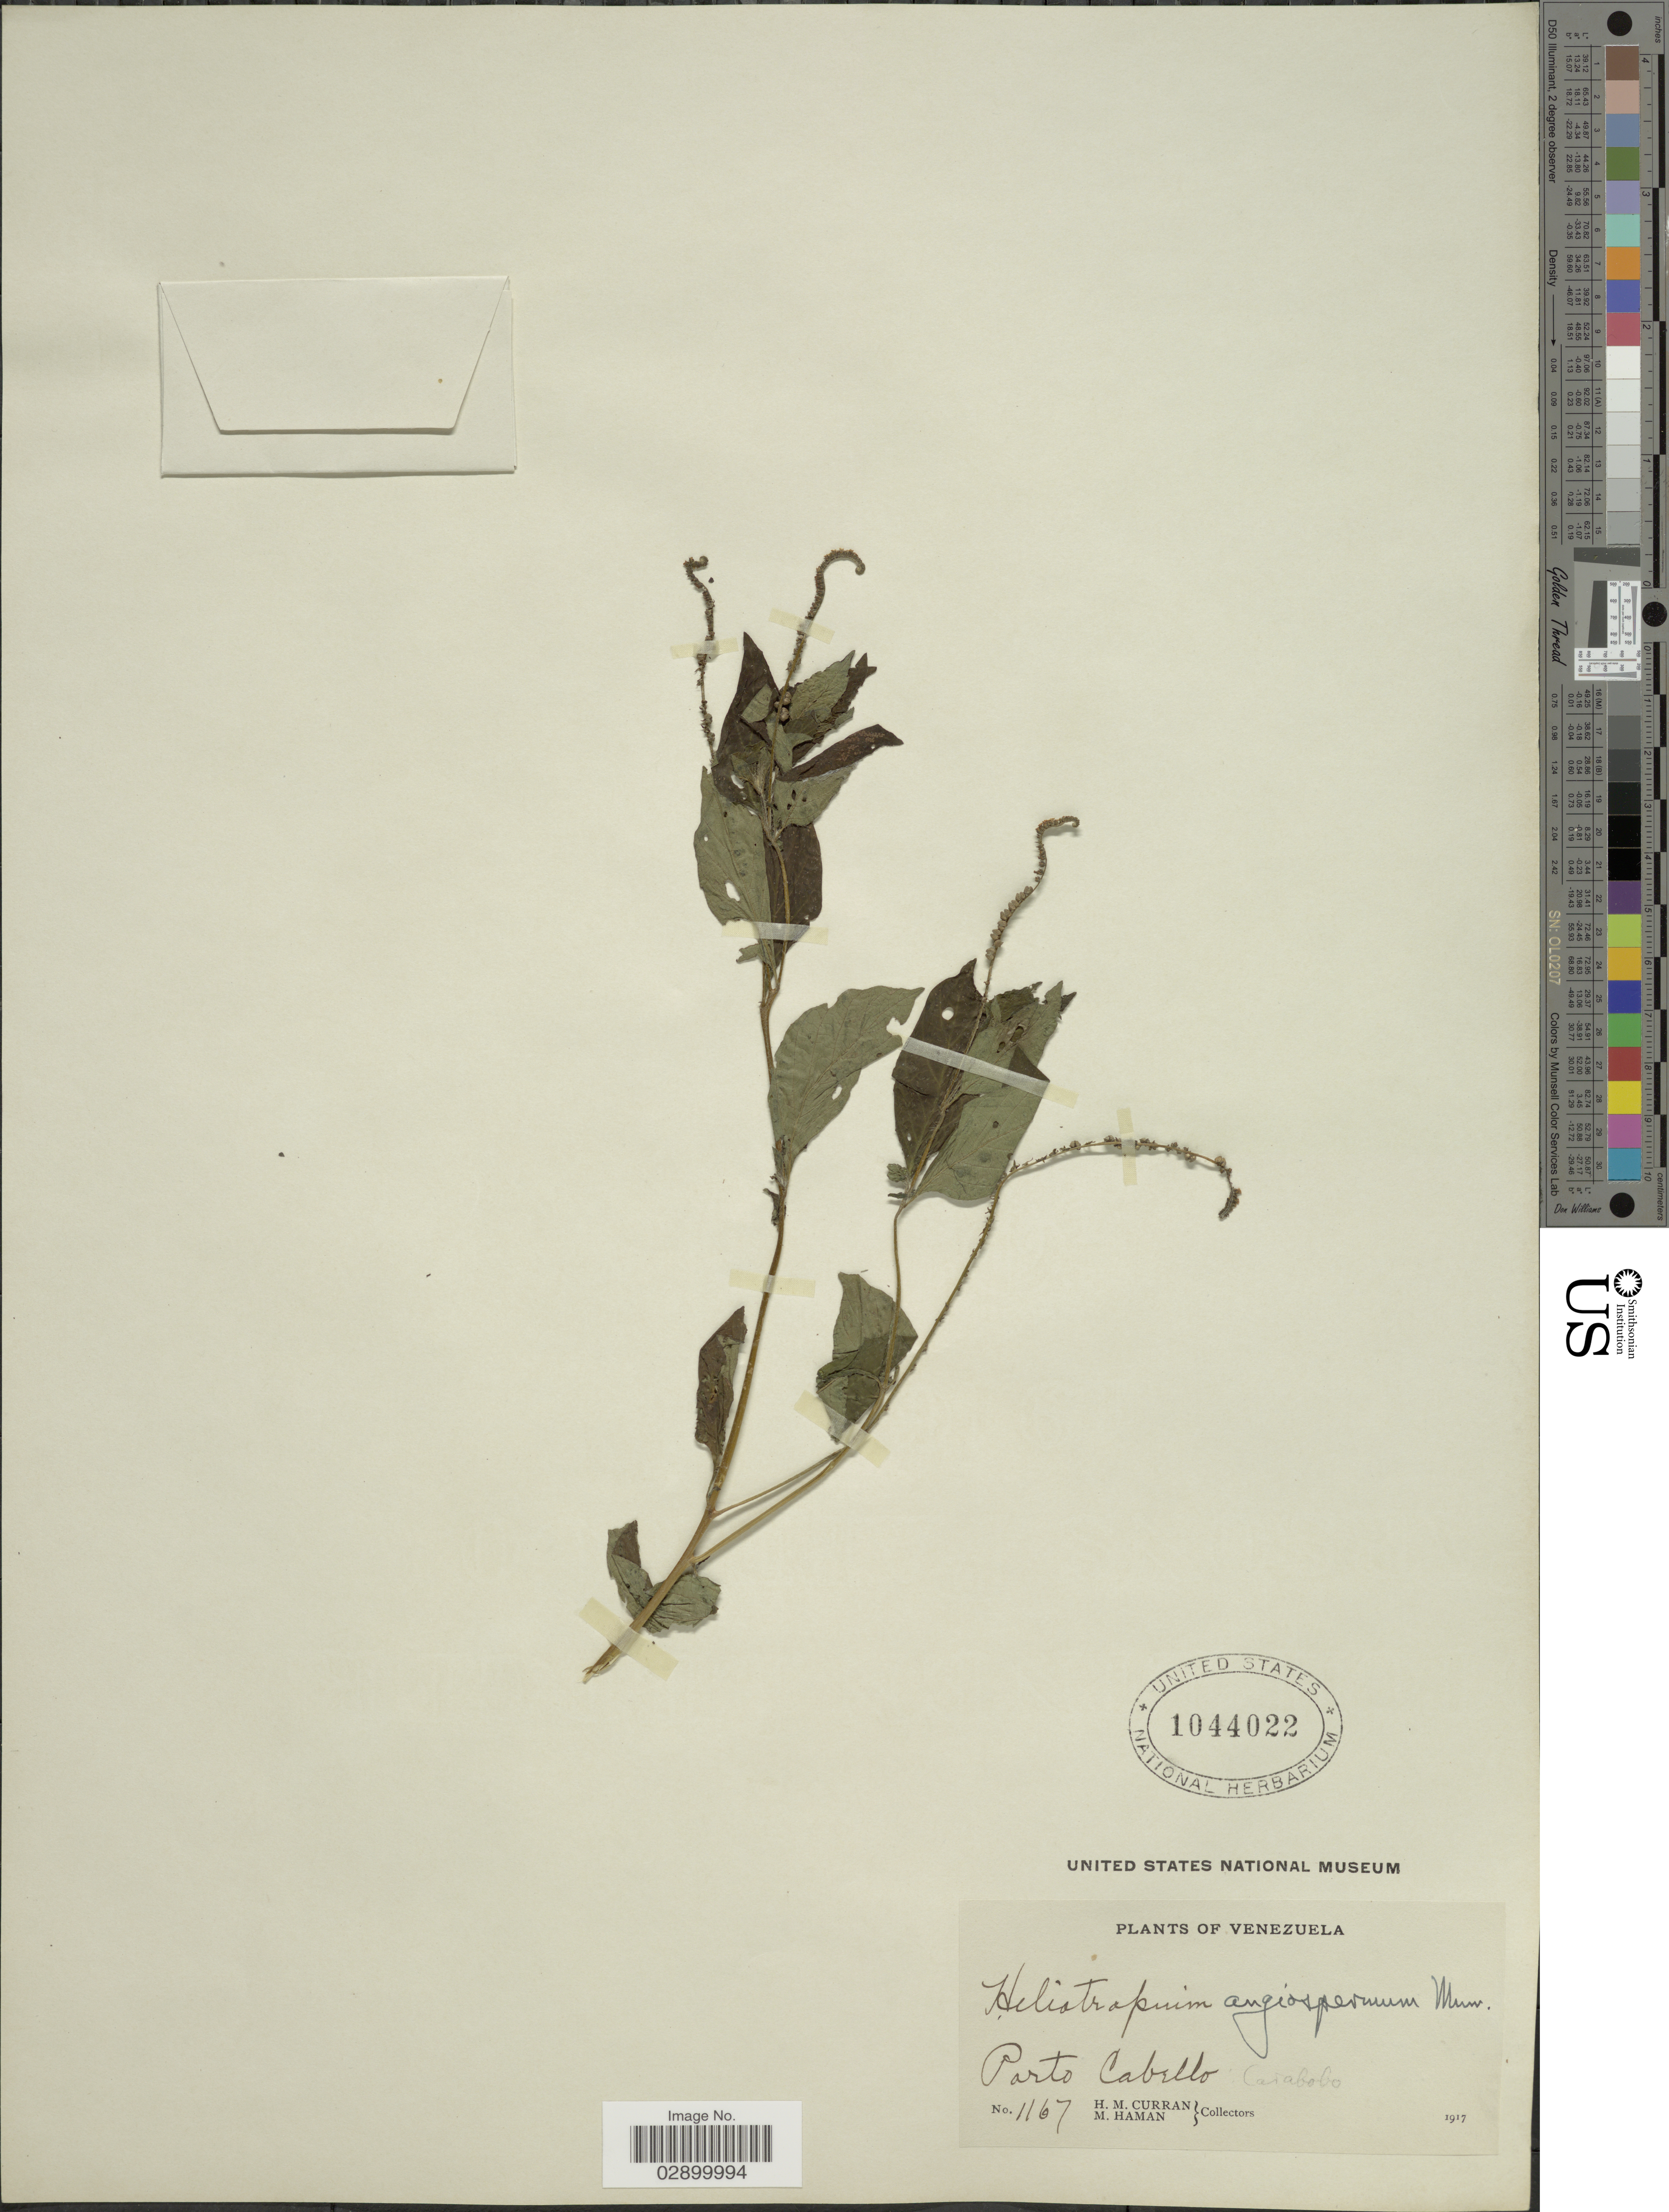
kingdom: Plantae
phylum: Tracheophyta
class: Magnoliopsida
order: Boraginales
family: Heliotropiaceae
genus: Heliotropium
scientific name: Heliotropium angiospermum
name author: Murray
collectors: H. M. Curran & M. Haman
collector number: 1167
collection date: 1917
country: Venezuela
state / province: Carabobo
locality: Porto Cabello.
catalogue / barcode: US 1044022